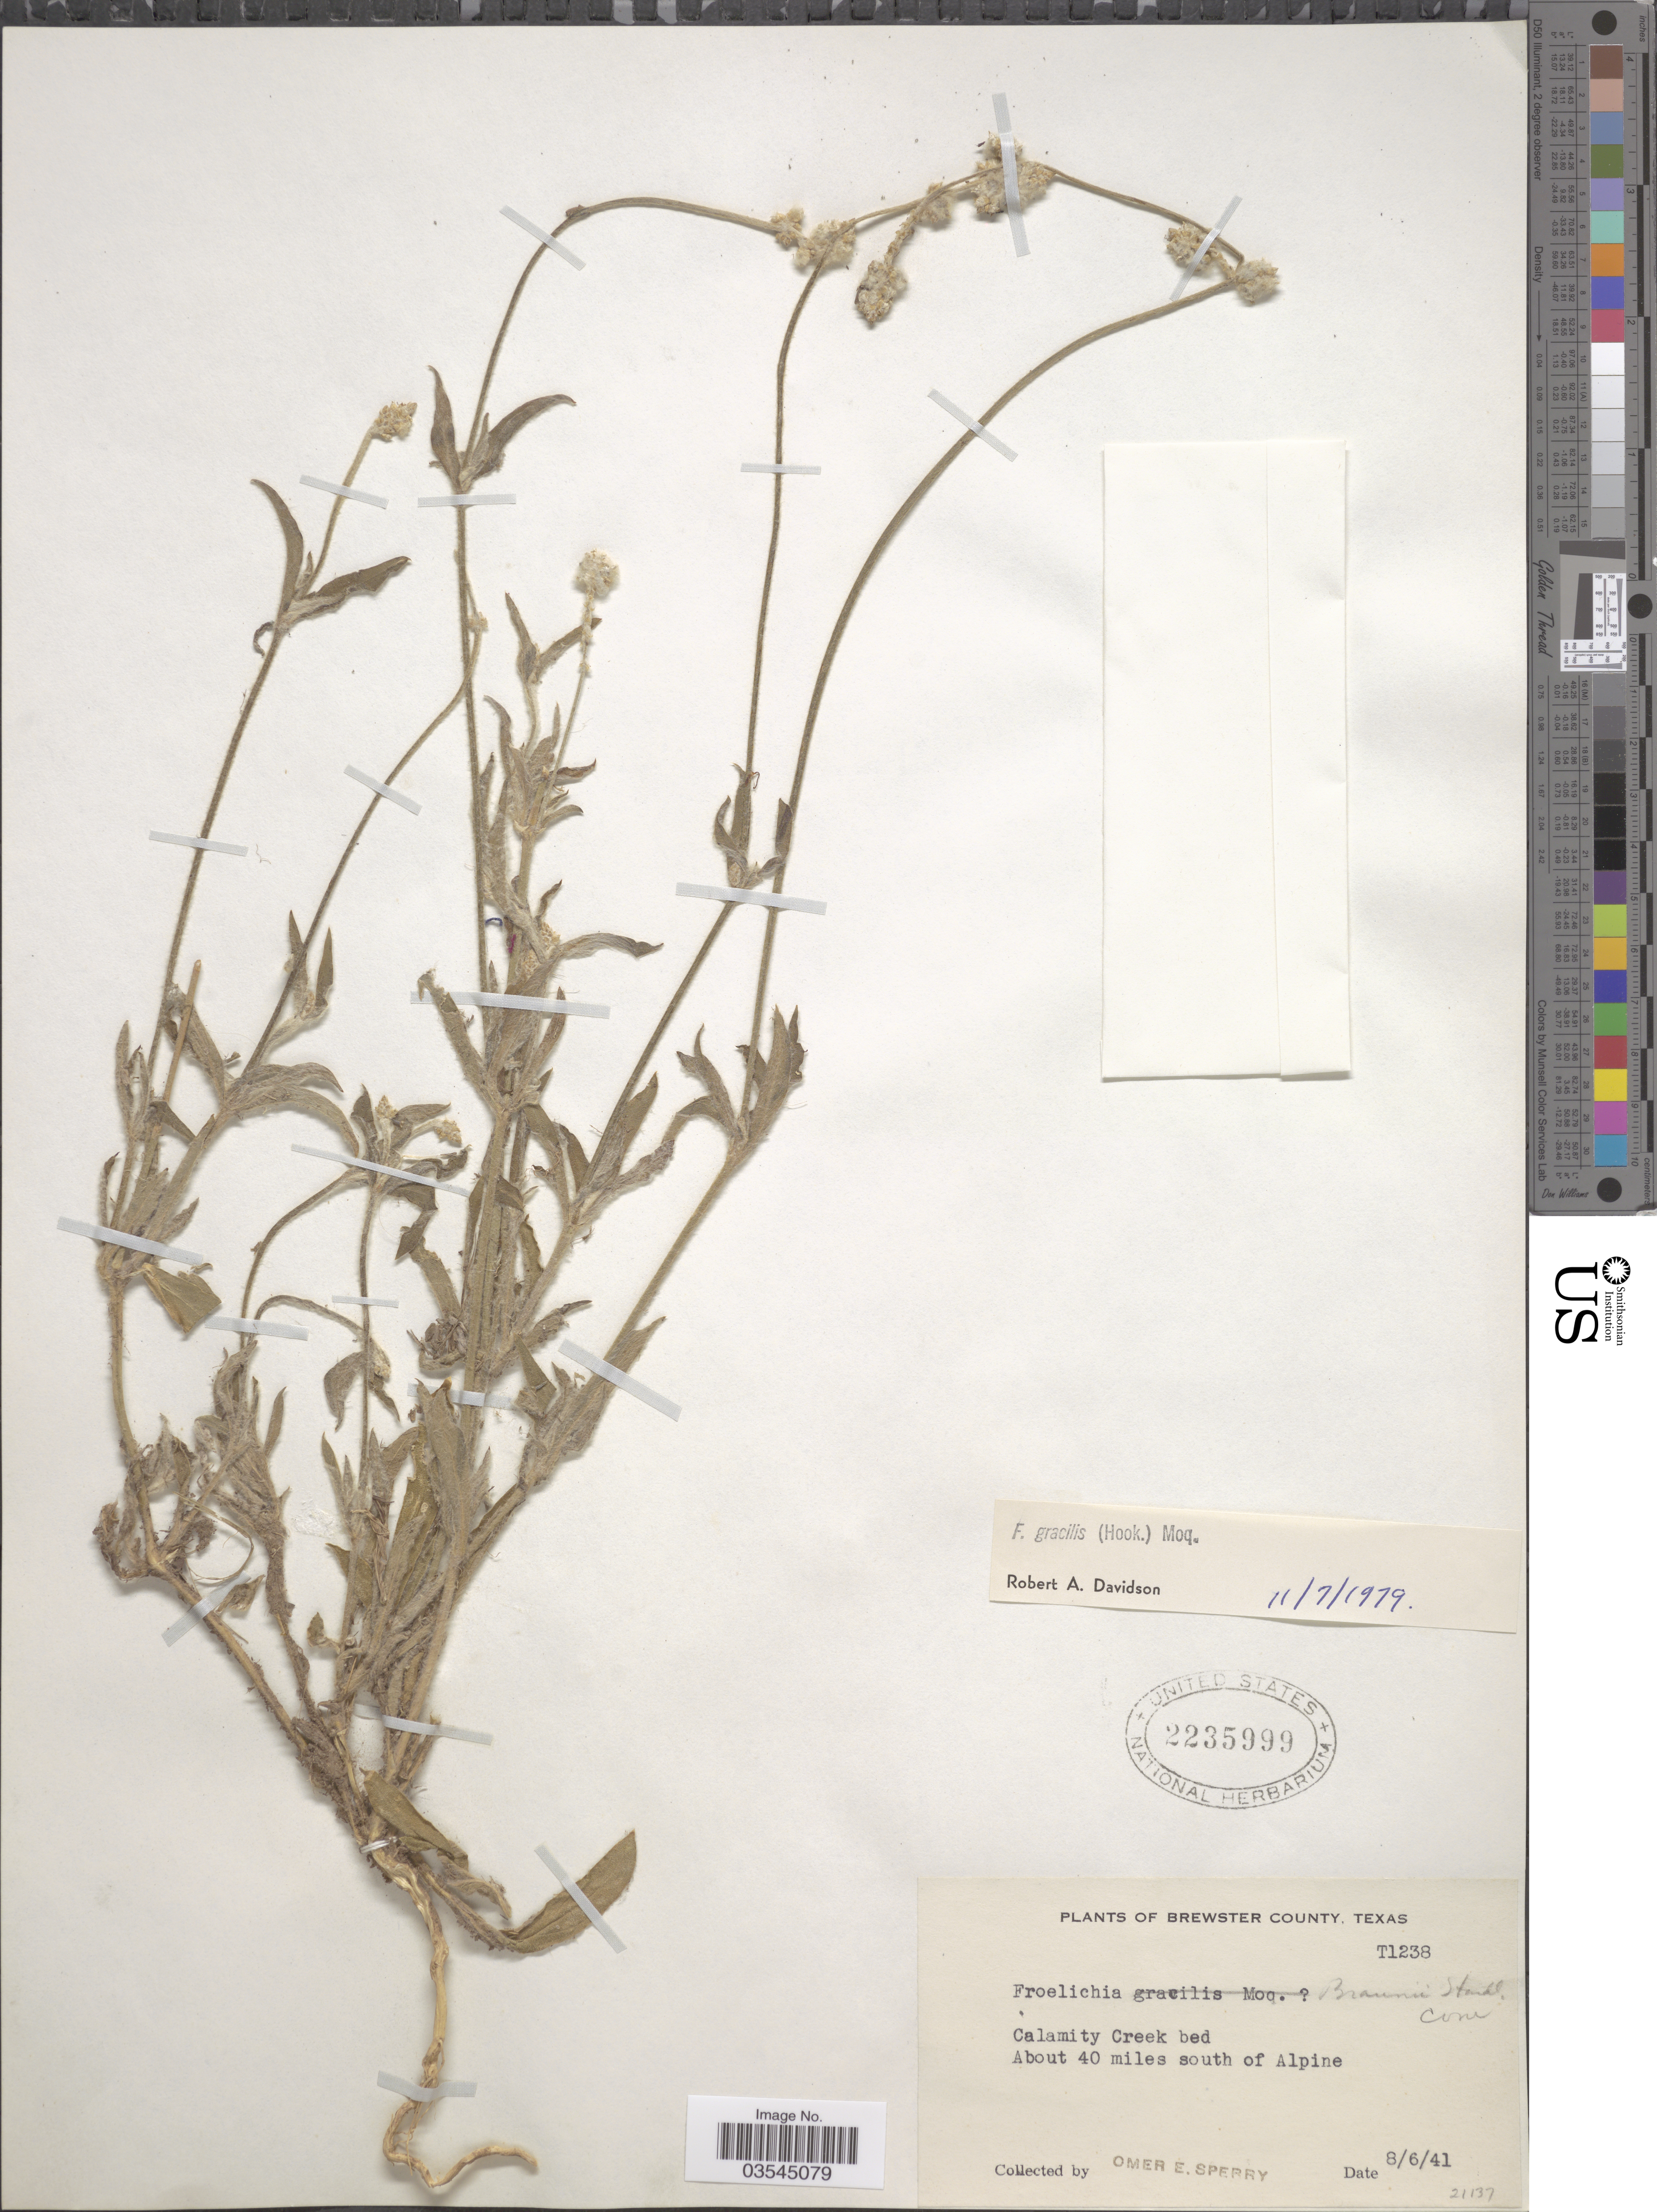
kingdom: Plantae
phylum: Tracheophyta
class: Magnoliopsida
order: Caryophyllales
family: Amaranthaceae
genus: Froelichia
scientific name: Froelichia gracilis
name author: (Hook.) Moq.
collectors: O. E. Sperry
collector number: T1238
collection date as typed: Transcribed d/m/y: 6/8/41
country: United States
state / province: Texas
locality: Brewster County. Calamity Creek bed. About 40 miles south of Alpine.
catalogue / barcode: US 2235999